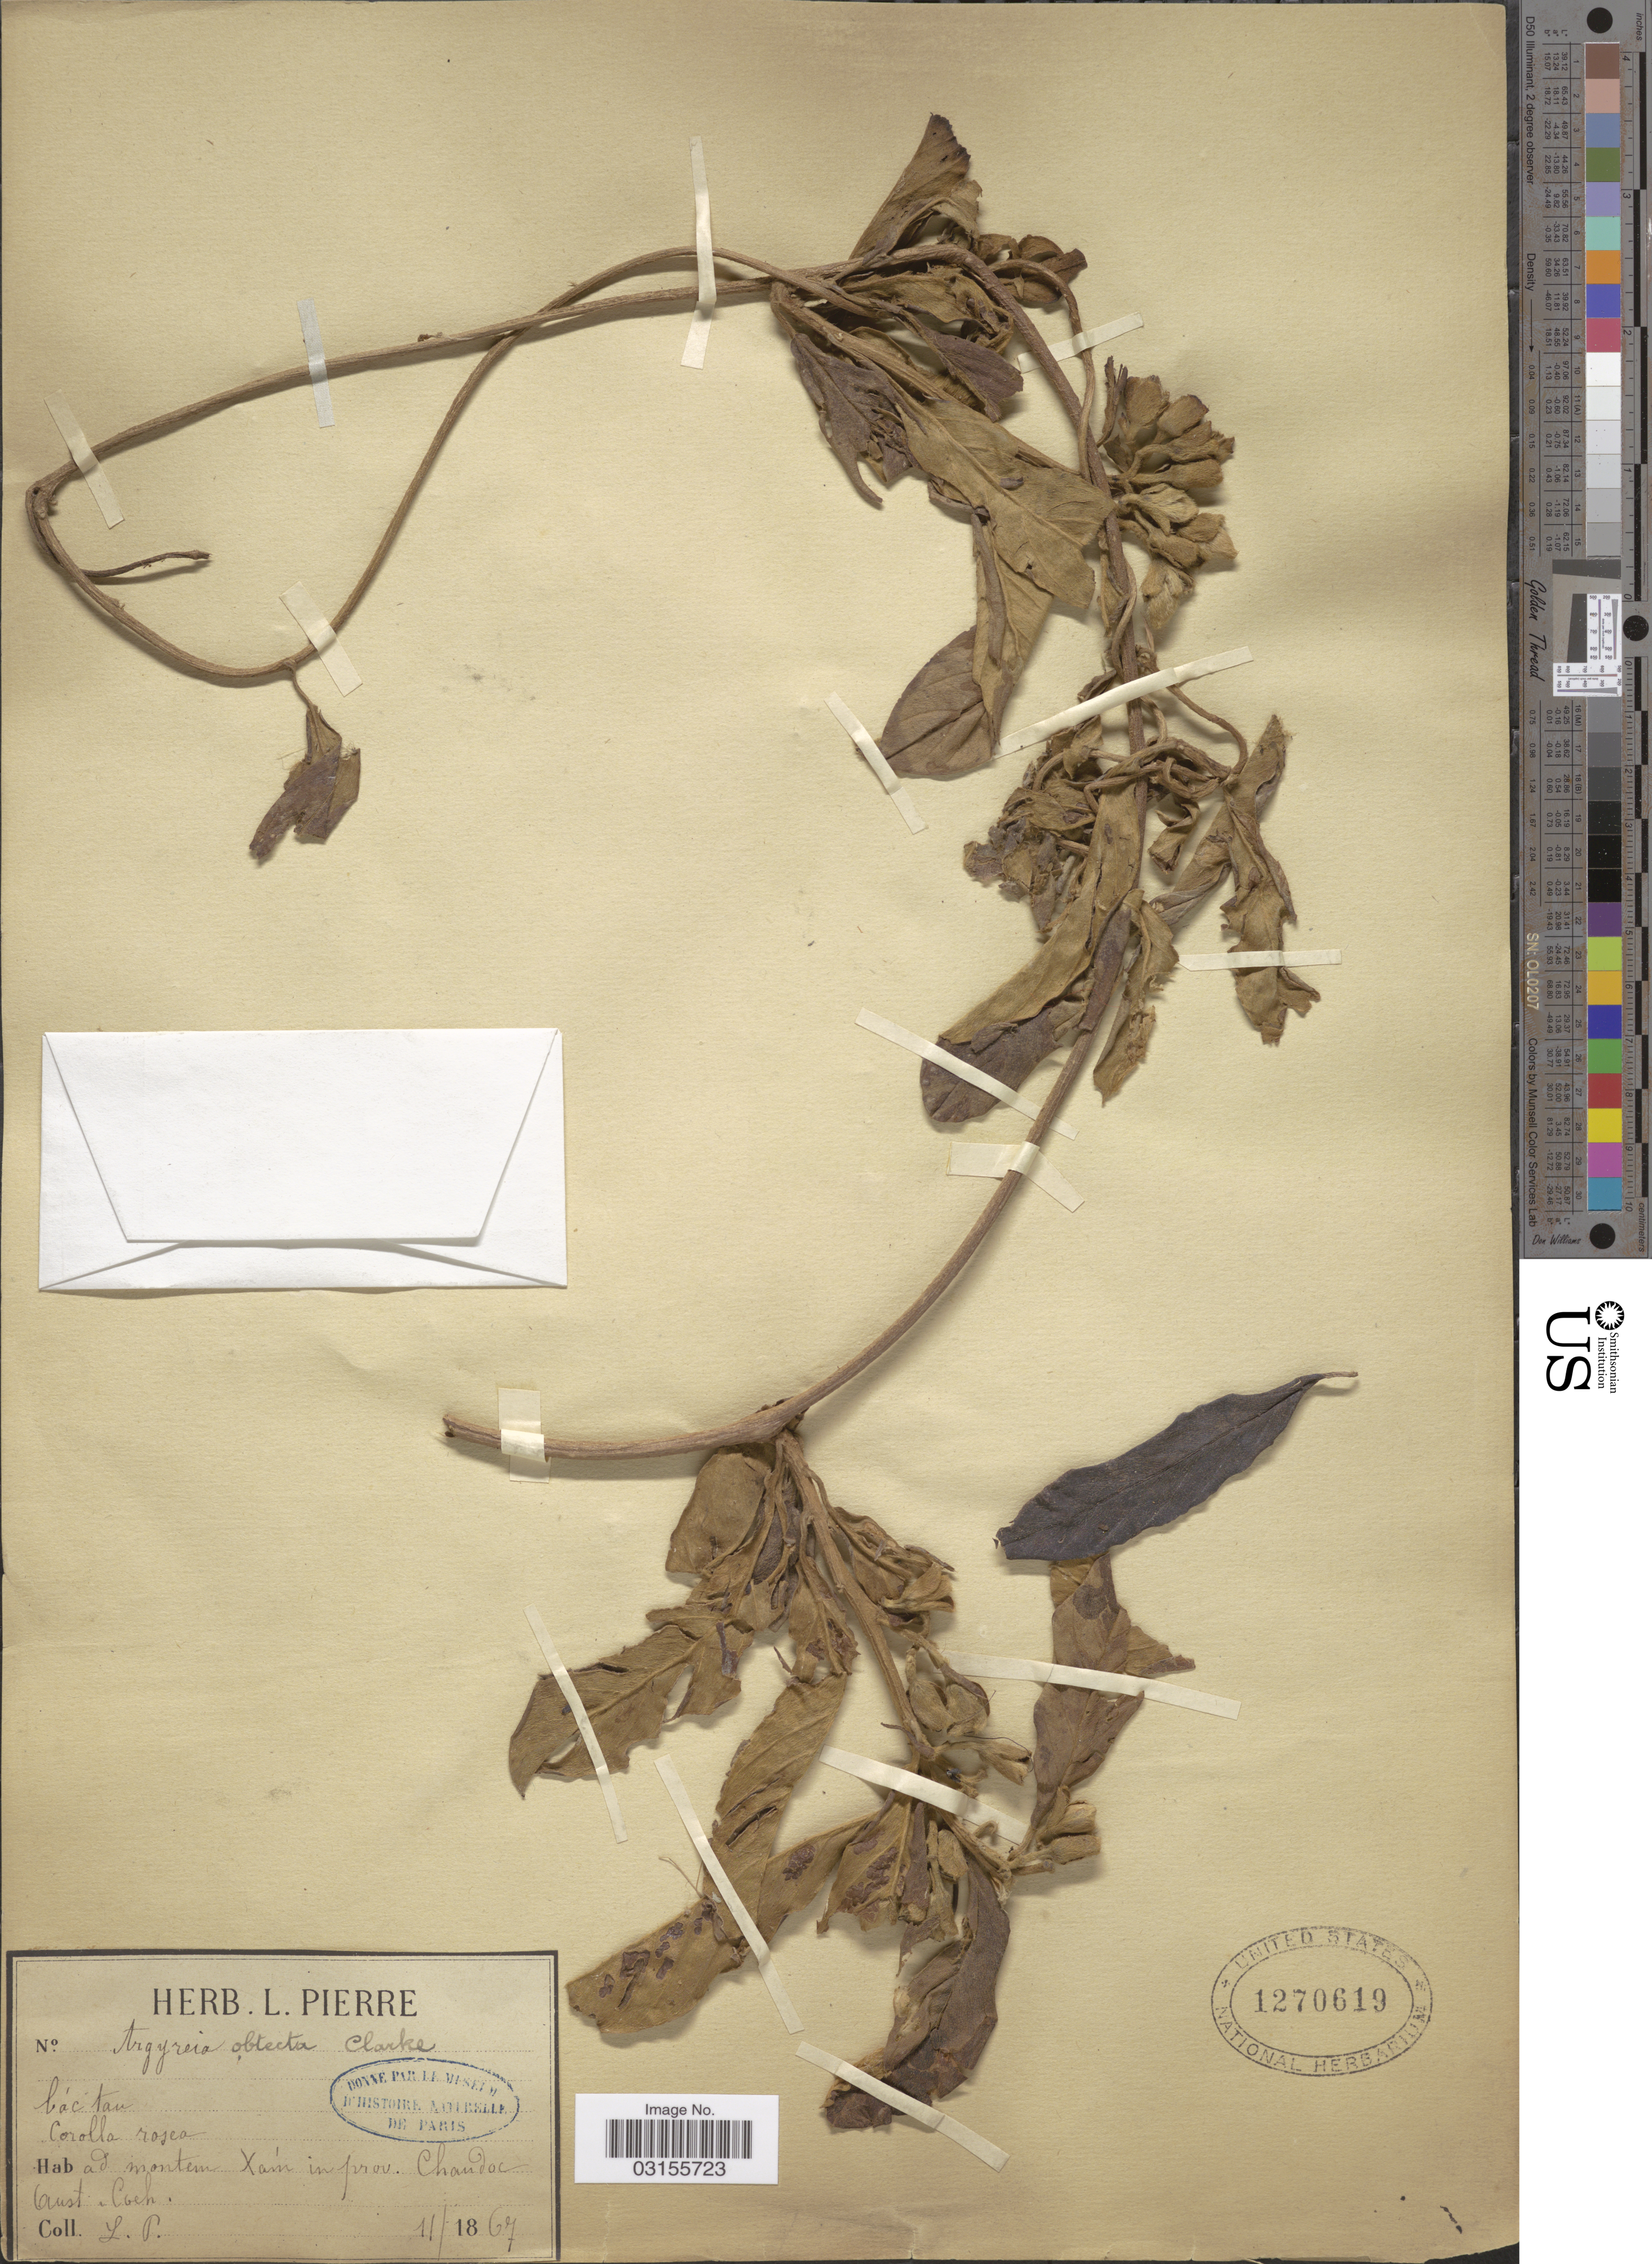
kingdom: Plantae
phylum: Tracheophyta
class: Magnoliopsida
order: Solanales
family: Convolvulaceae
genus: Argyreia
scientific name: Argyreia obtecta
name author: (Choisy) C.B. Clarke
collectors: L. Pierre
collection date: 1867-11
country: Vietnam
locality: Ad montem Xám in prov. Chaudoc Aust. Coch.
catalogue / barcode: US 1270619